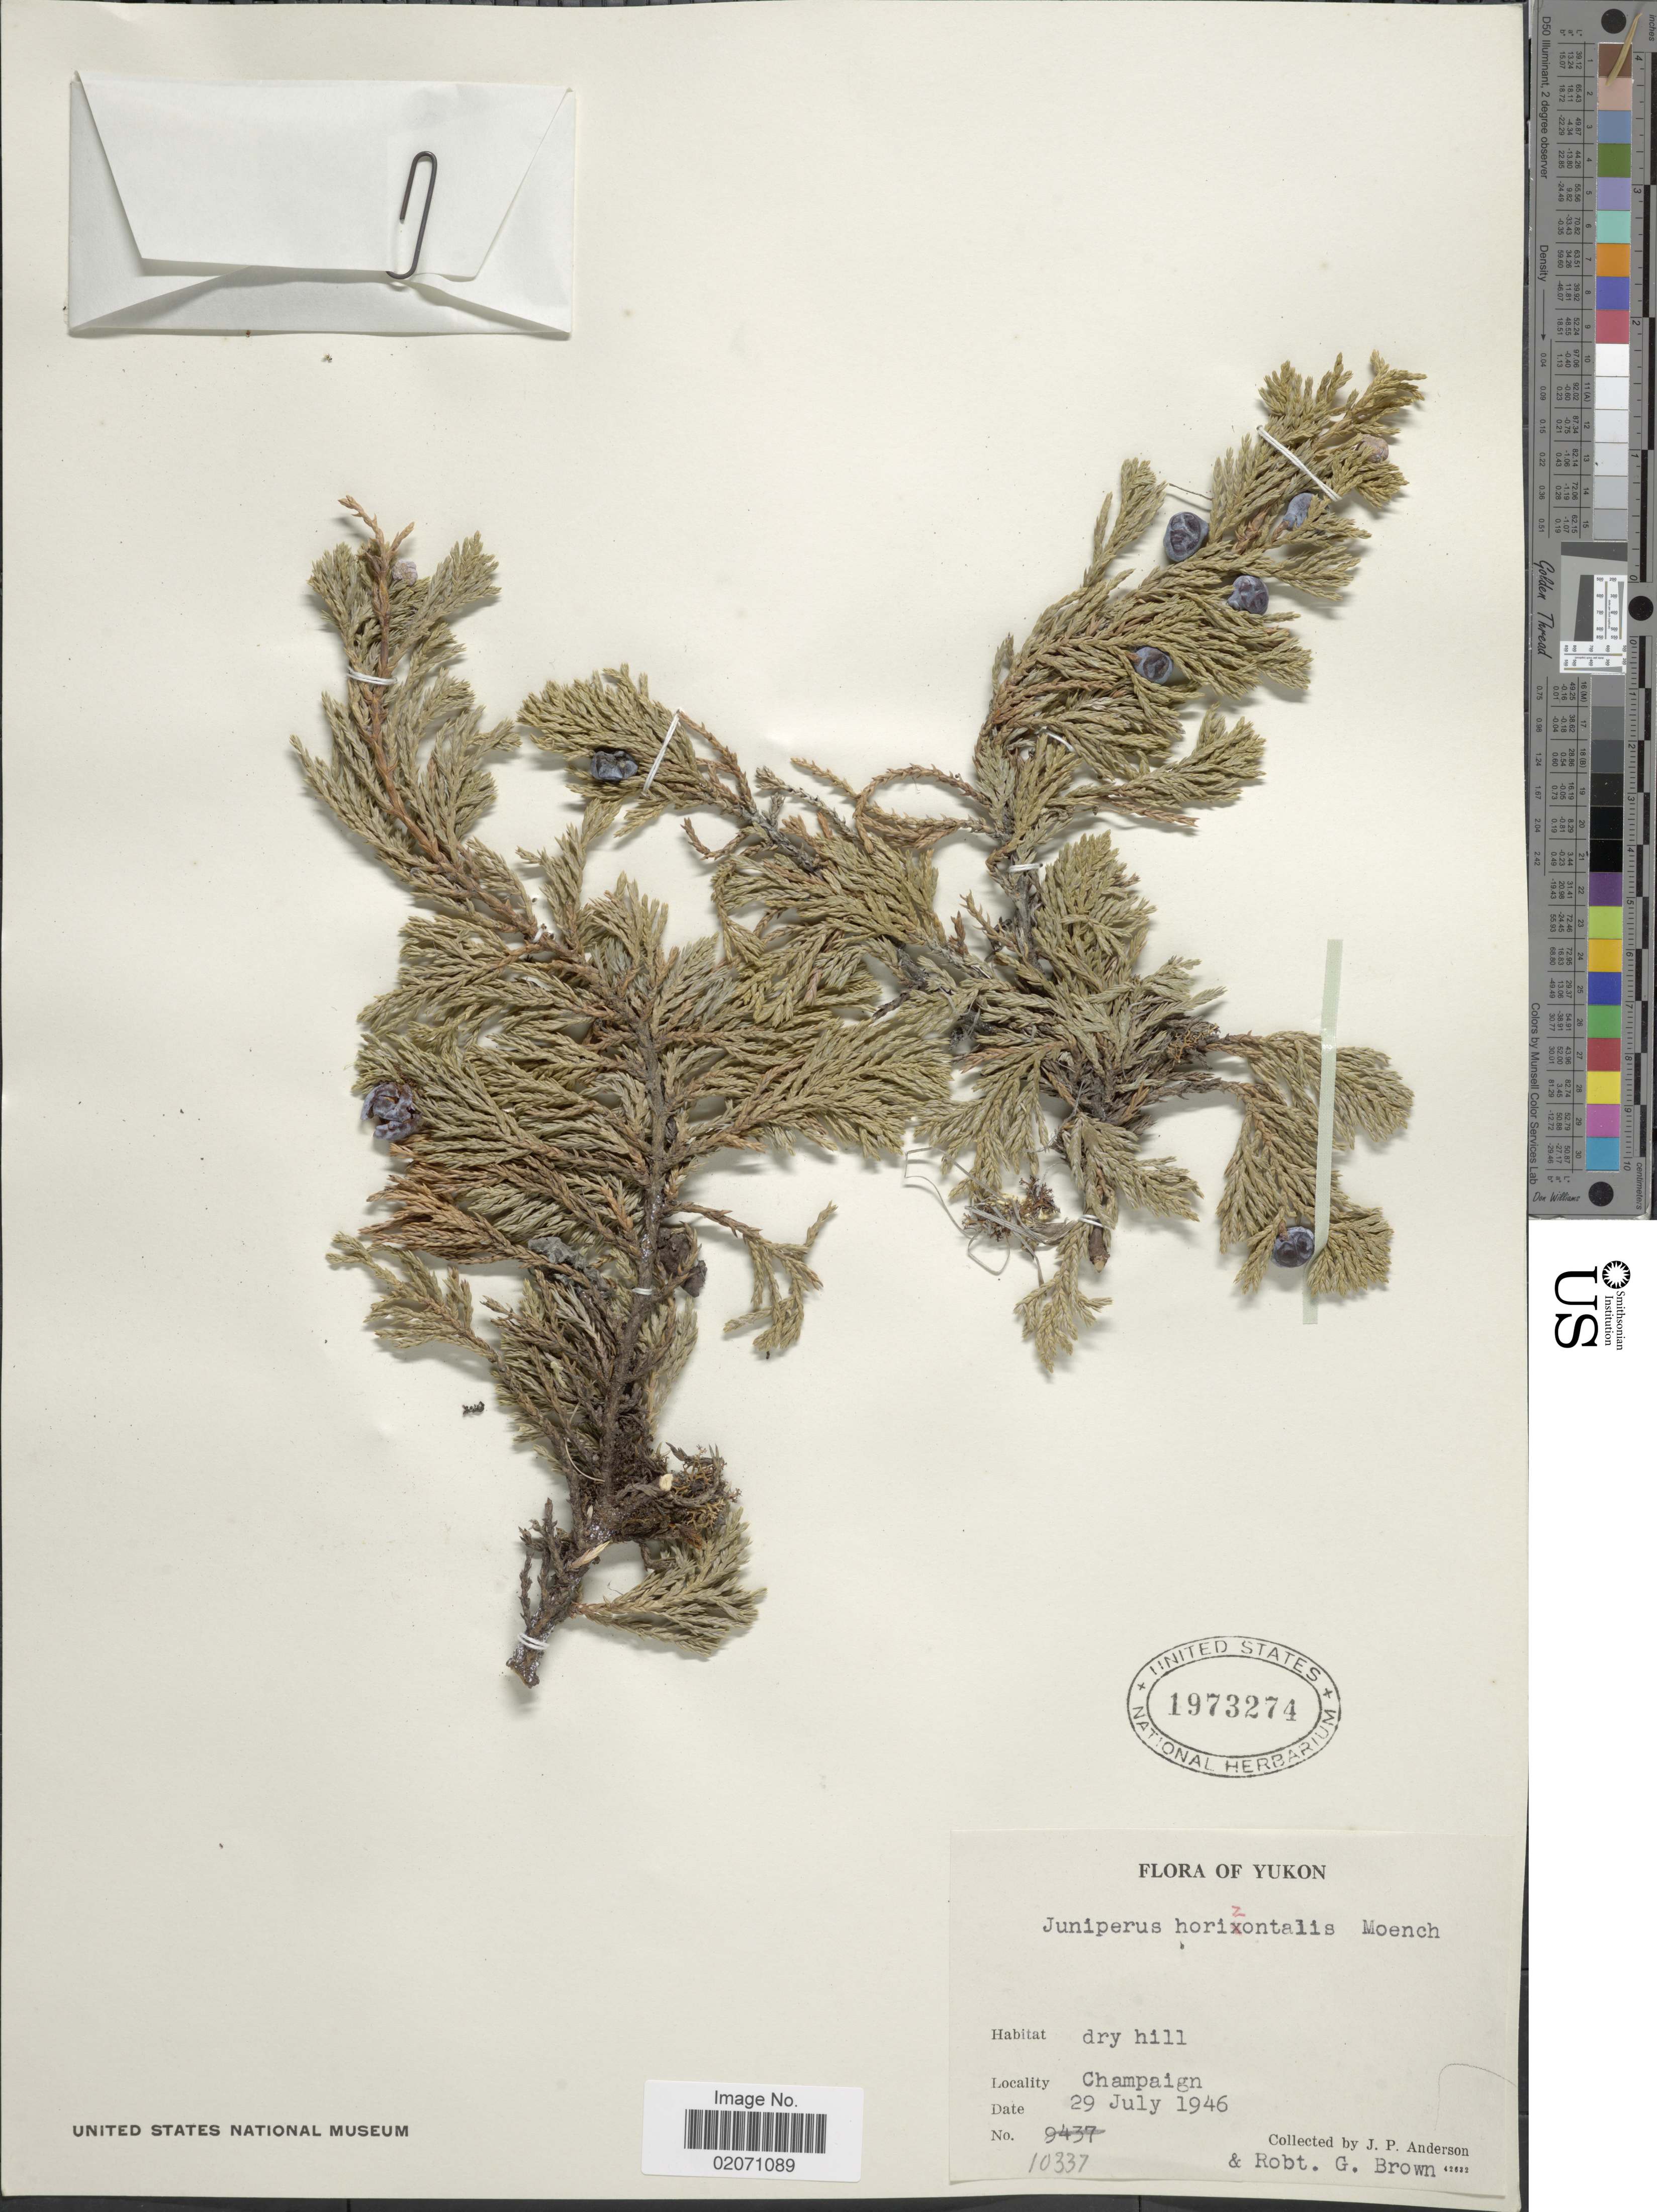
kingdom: Plantae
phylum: Tracheophyta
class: Pinopsida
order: Pinales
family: Cupressaceae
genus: Juniperus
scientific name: Juniperus horizontalis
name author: Moench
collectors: J. P. Anderson & R. G. Brown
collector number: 10337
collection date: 1946-07-29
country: Canada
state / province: Yukon Territory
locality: Yukon, Champaign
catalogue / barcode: US 1973274